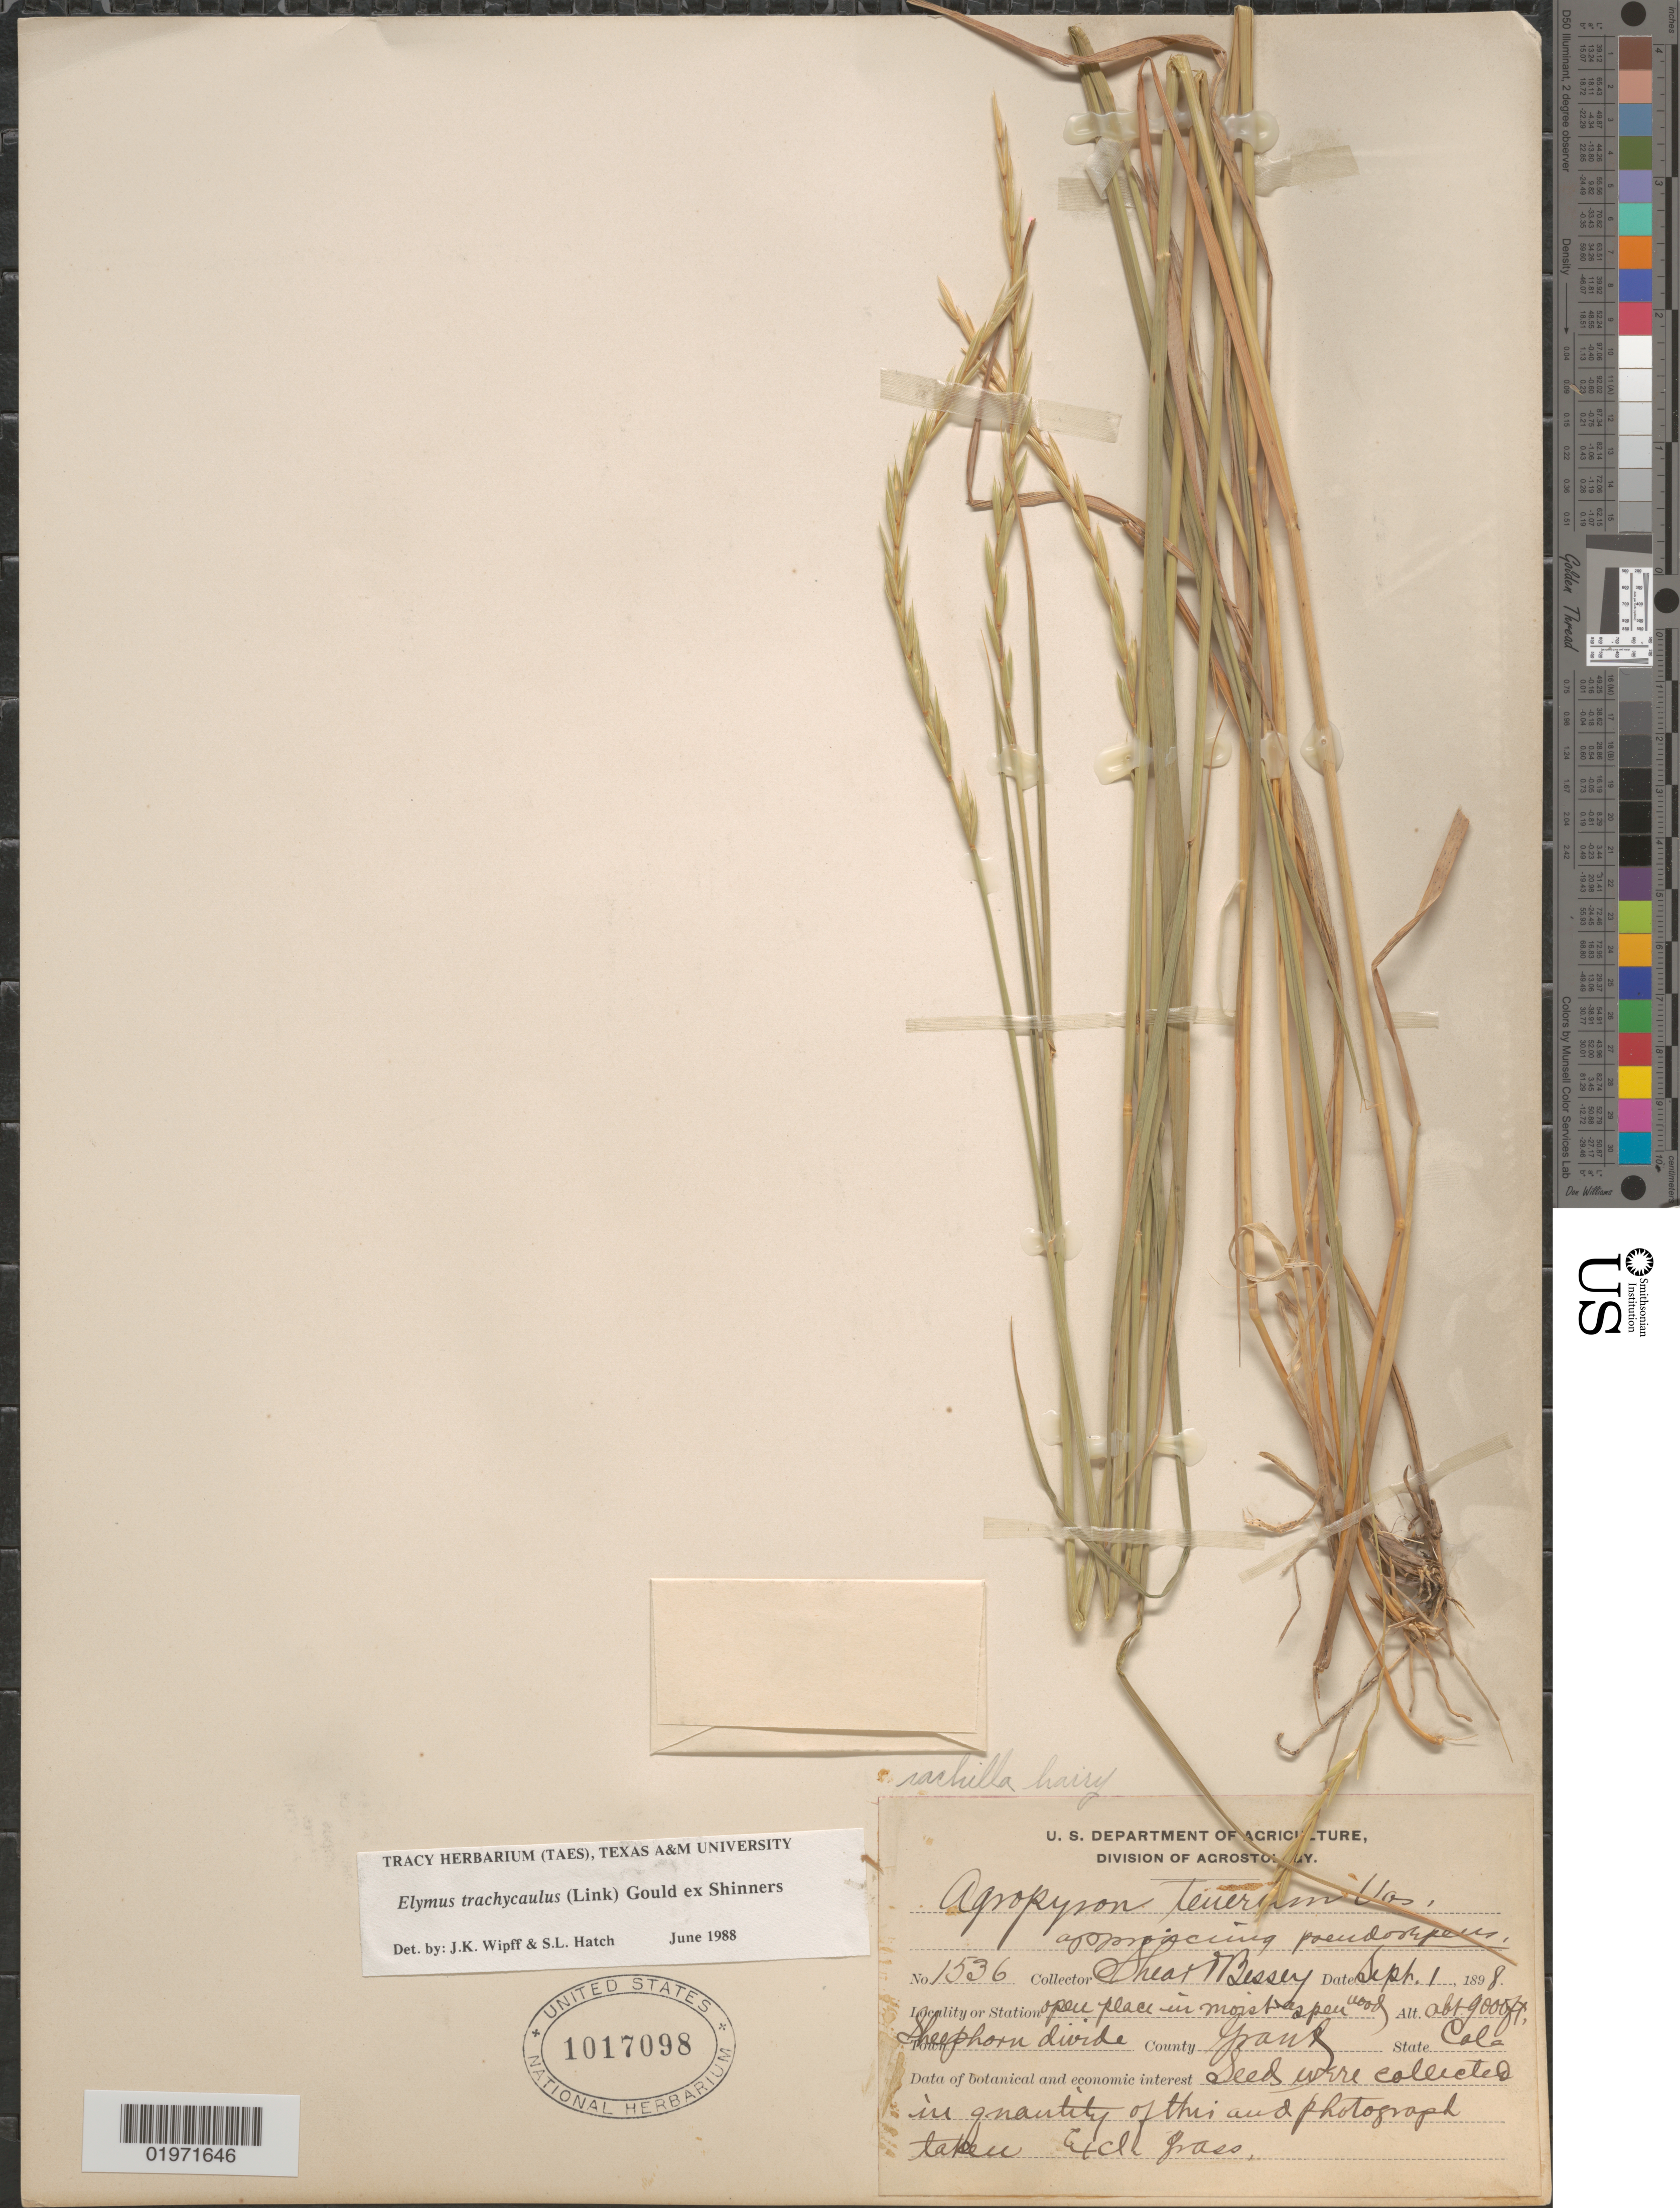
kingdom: Plantae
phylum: Tracheophyta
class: Liliopsida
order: Poales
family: Poaceae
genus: Elymus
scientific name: Elymus trachycaulus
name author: (Link) Gould ex Shinners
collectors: -- Shear & -. Bessey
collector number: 1536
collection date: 1898-09-01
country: United States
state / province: Colorado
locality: Sheephorn divide. County Grant.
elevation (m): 2743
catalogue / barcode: US 1017098